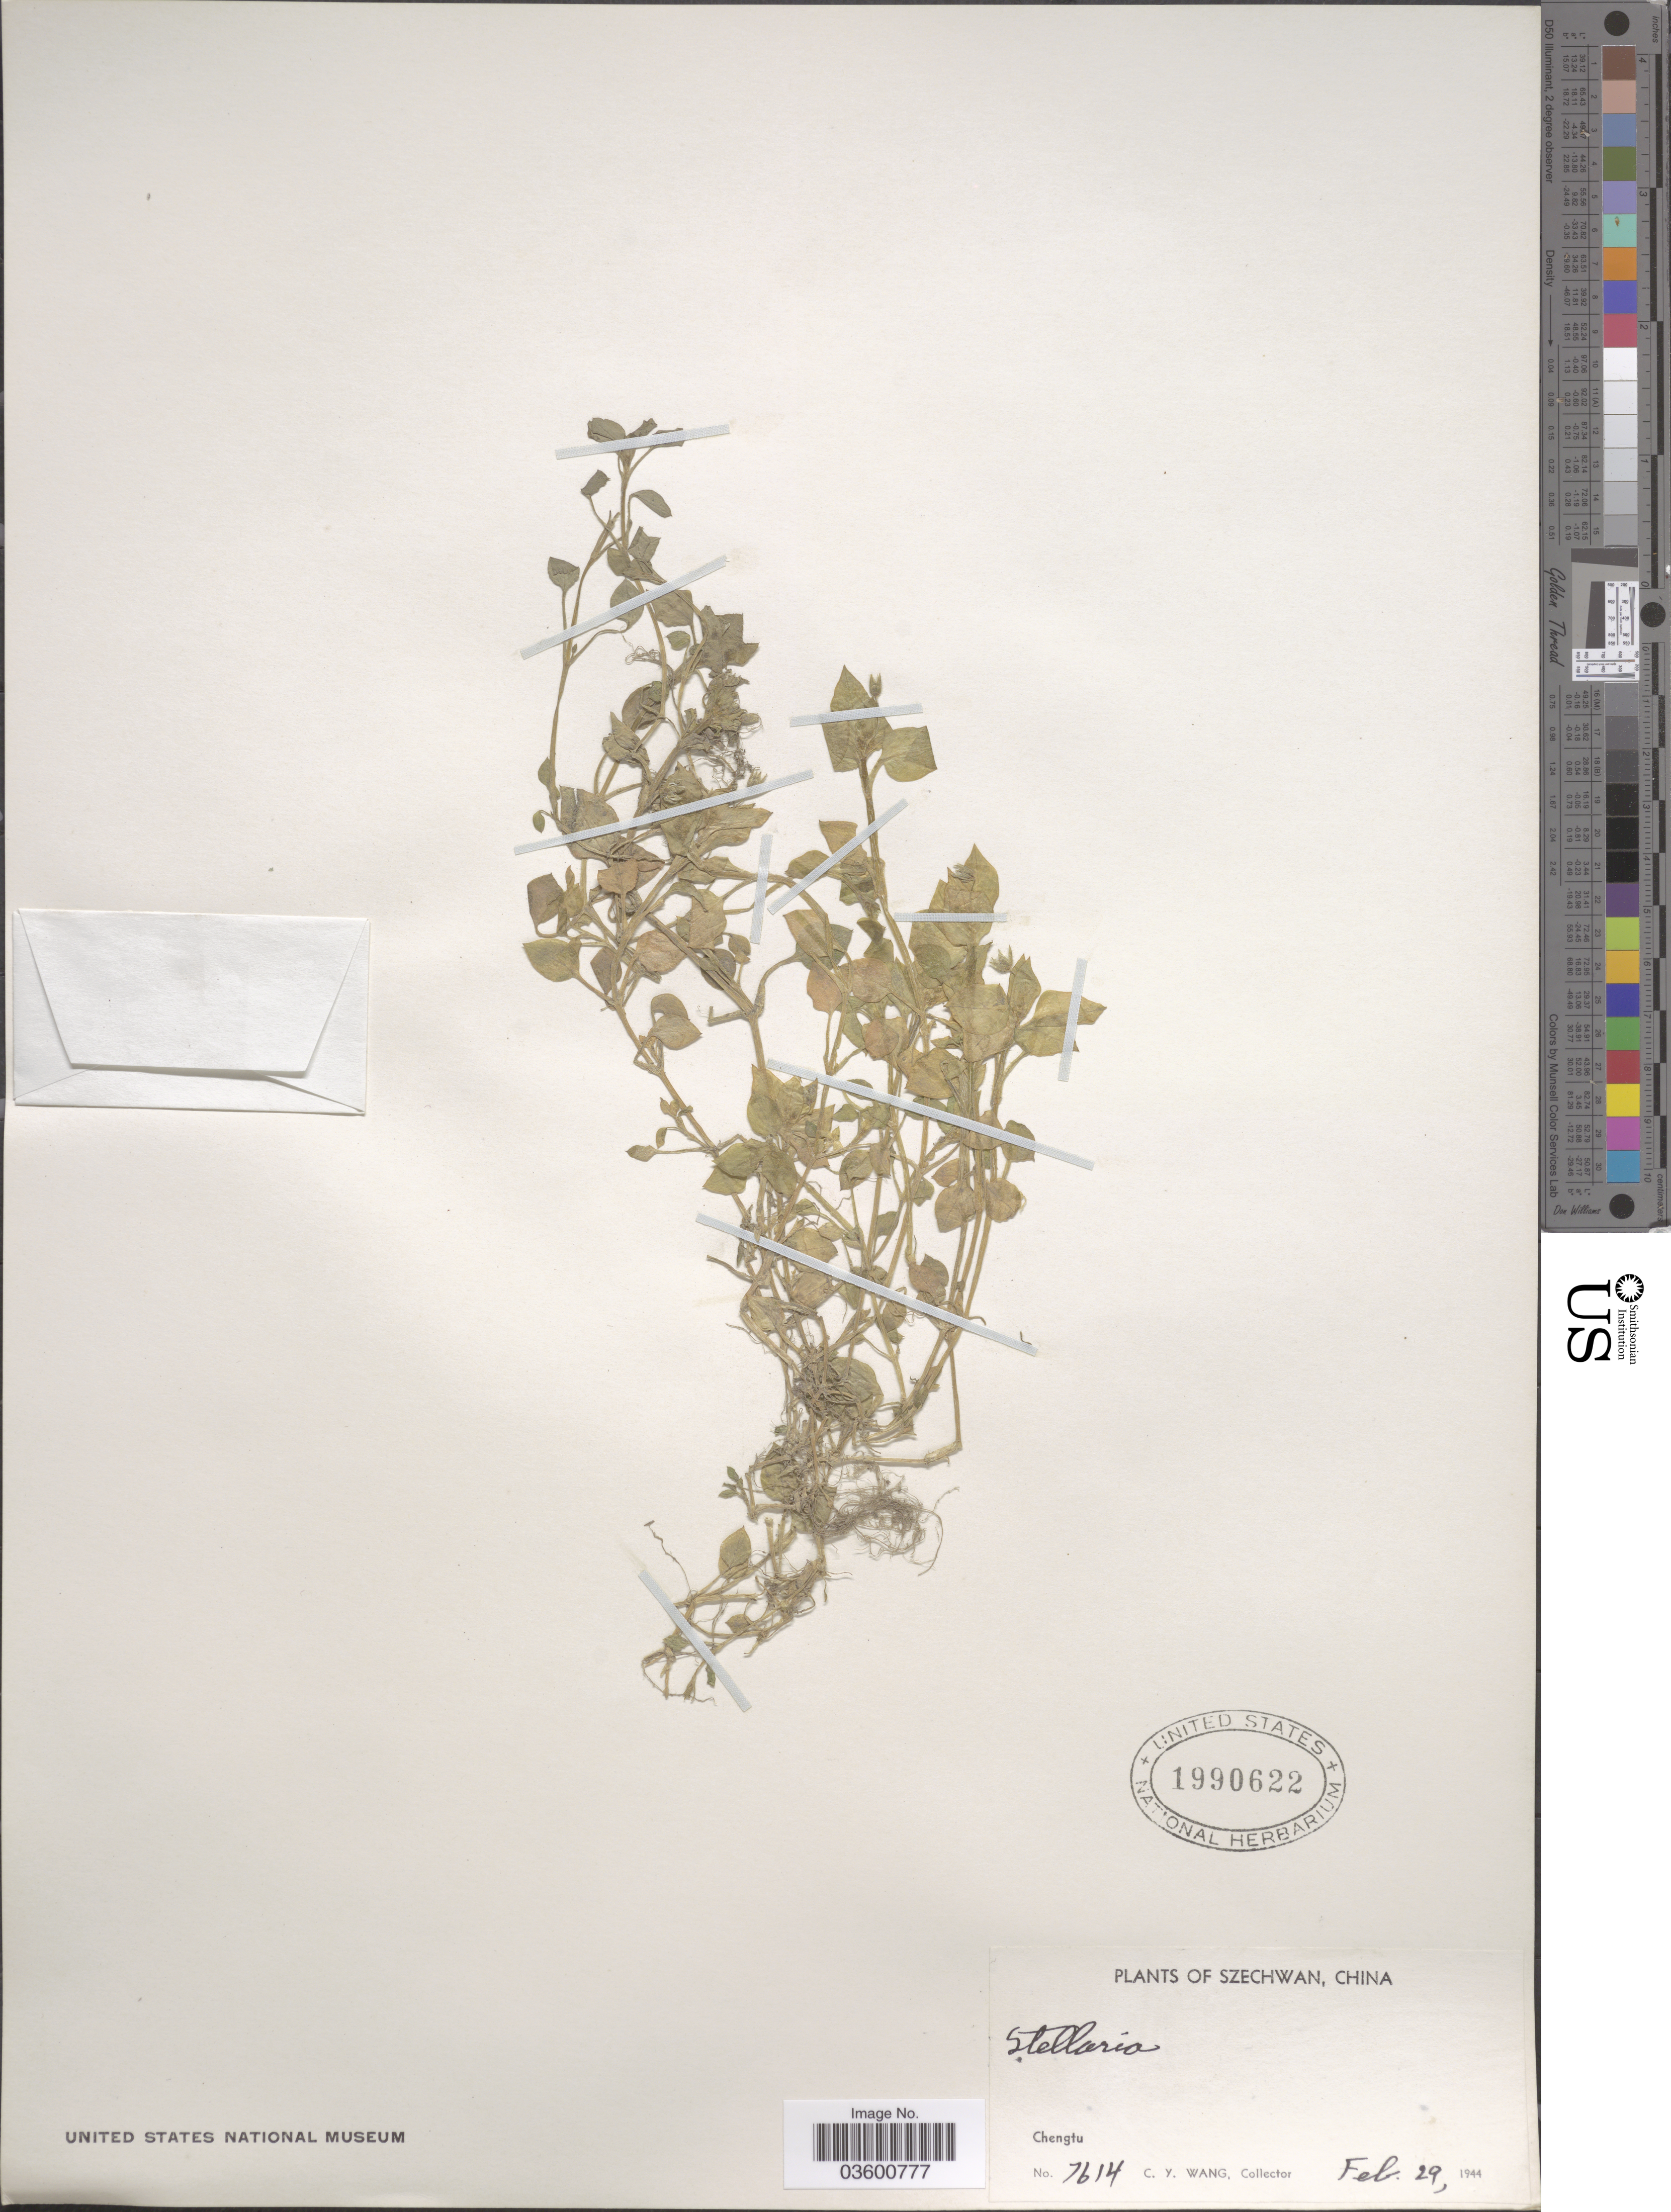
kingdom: Plantae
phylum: Tracheophyta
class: Magnoliopsida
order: Caryophyllales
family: Caryophyllaceae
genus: Stellaria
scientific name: Stellaria sp.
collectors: C. y. Wang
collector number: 7614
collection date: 1944-02-29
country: China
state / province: Sichuan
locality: Szechwan. Chengtu.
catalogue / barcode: US 1990622